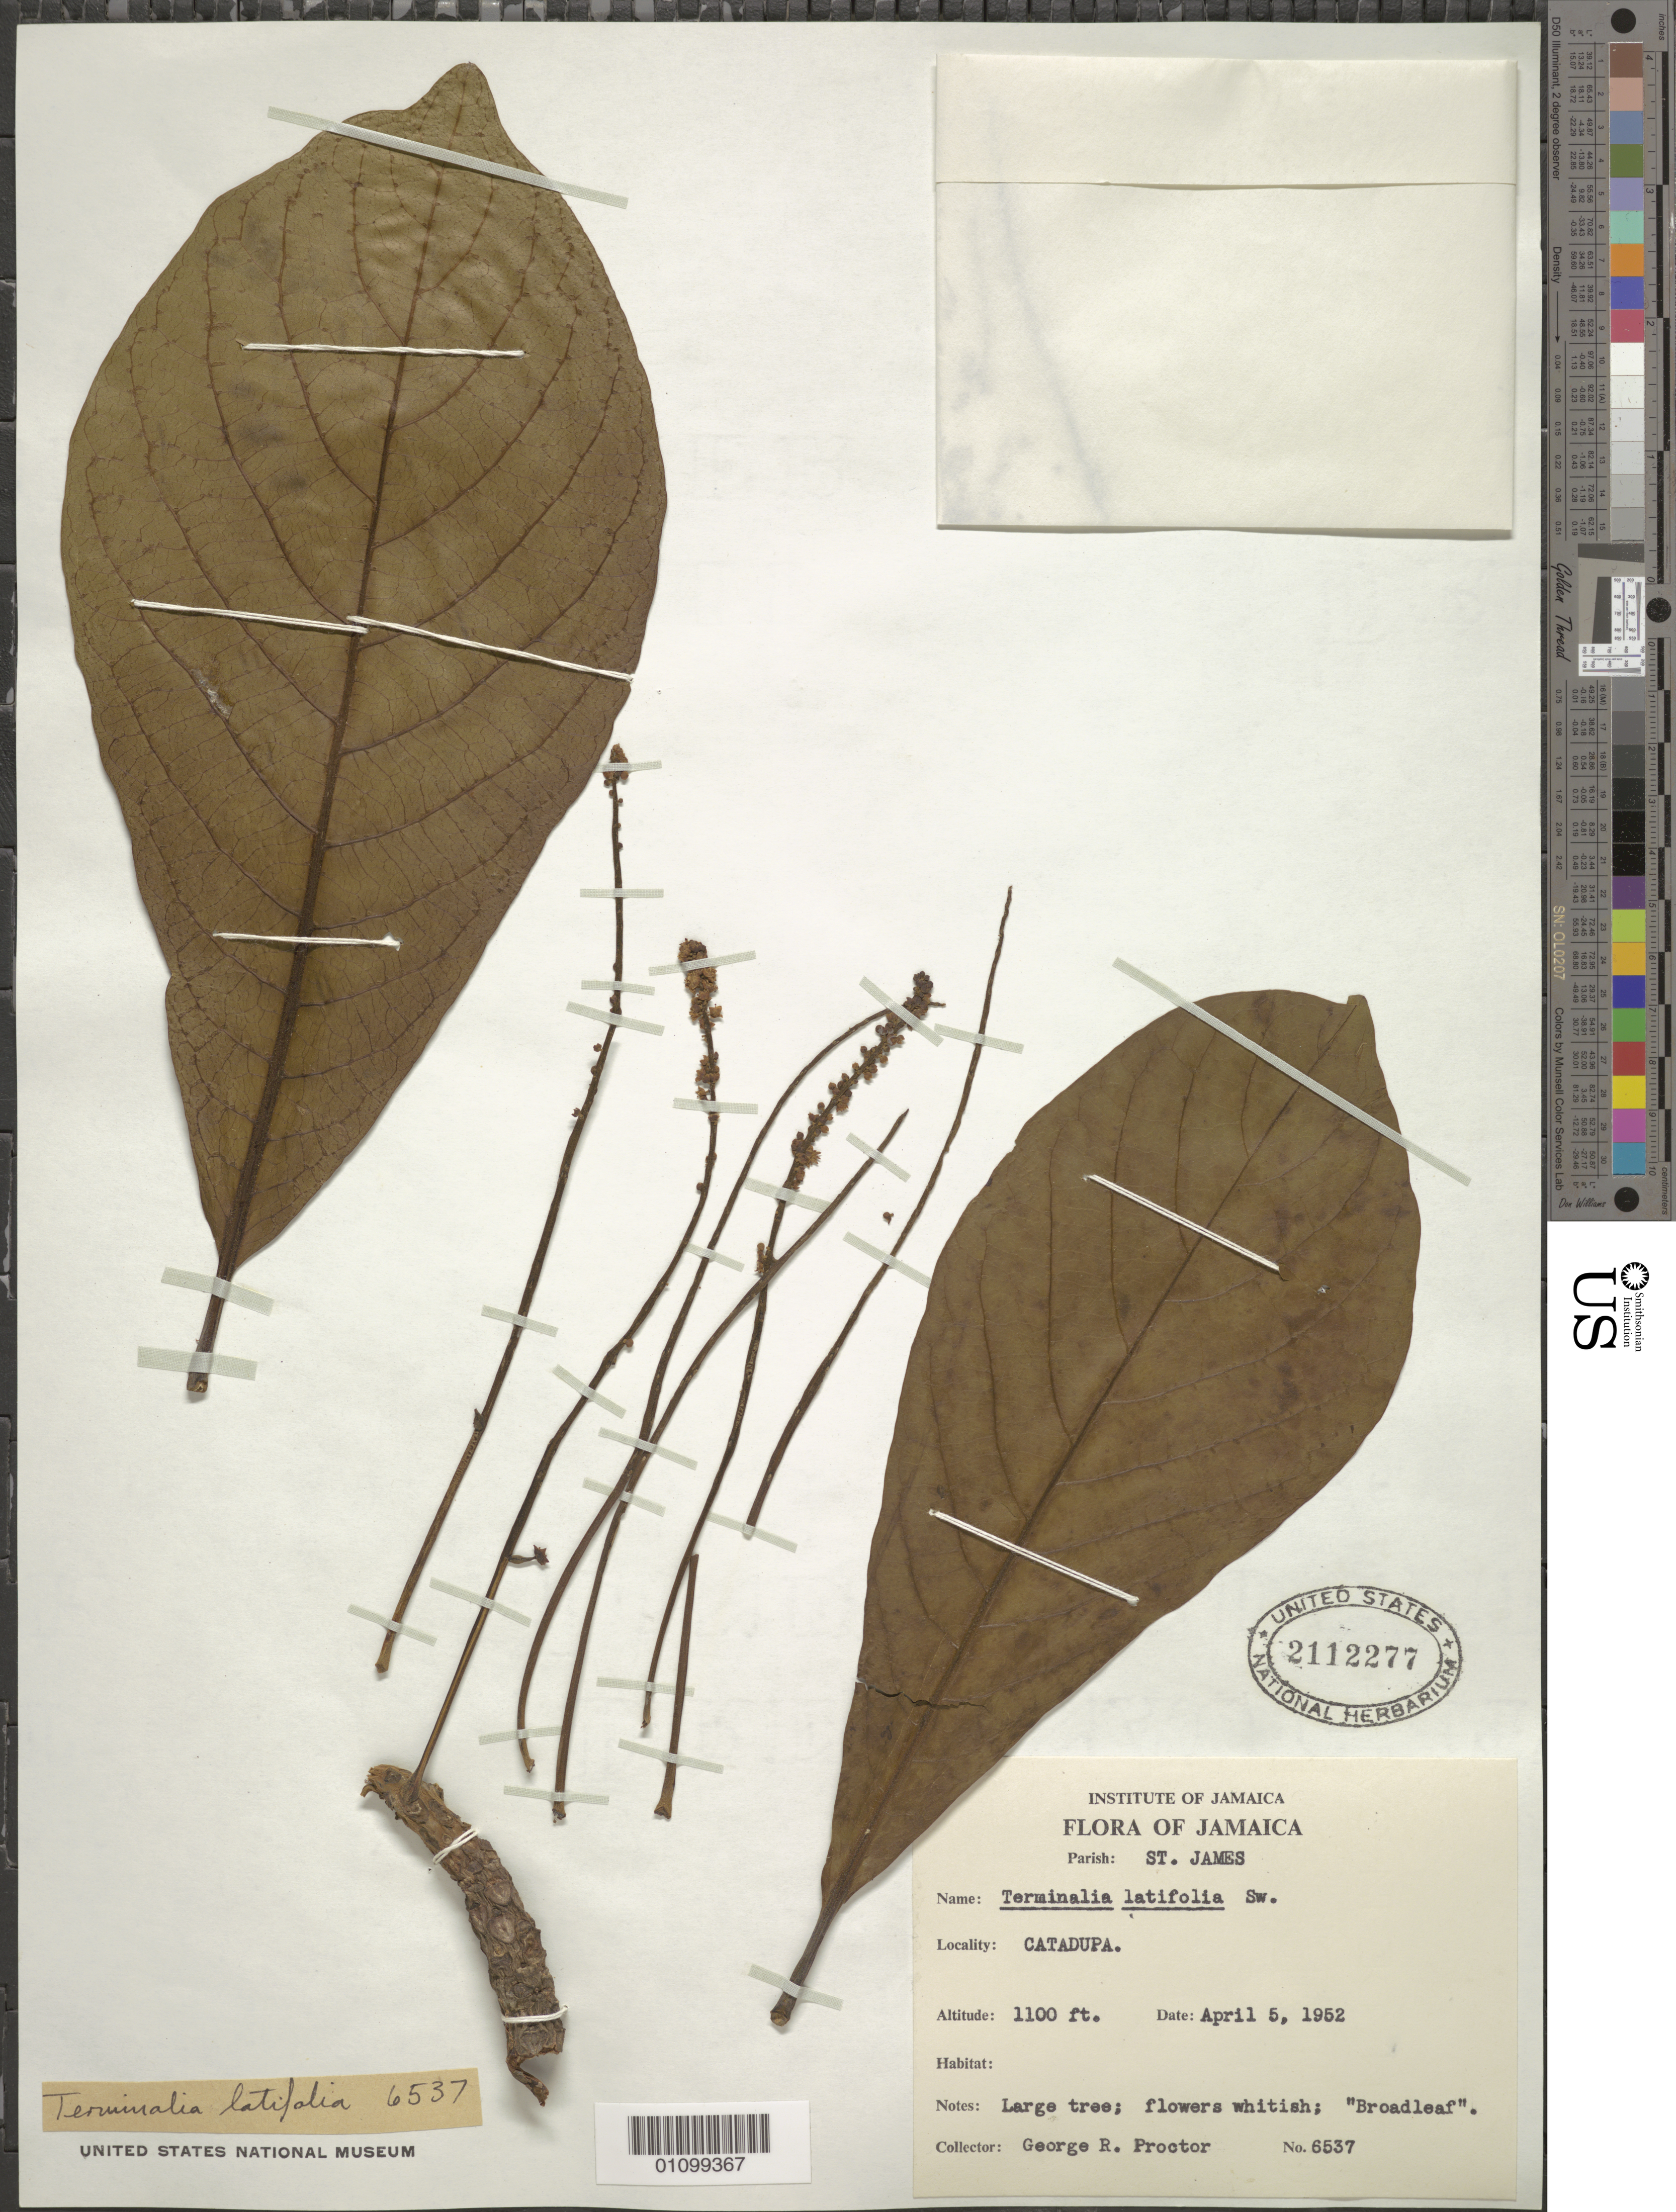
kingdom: Plantae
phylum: Tracheophyta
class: Magnoliopsida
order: Myrtales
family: Combretaceae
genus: Terminalia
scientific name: Terminalia latifolia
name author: Sw.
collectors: G. R. Proctor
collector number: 6537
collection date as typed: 05 Apr 1952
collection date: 1952-04-05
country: Jamaica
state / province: Saint James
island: Jamaica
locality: Catadupa.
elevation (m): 335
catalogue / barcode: US 2112277